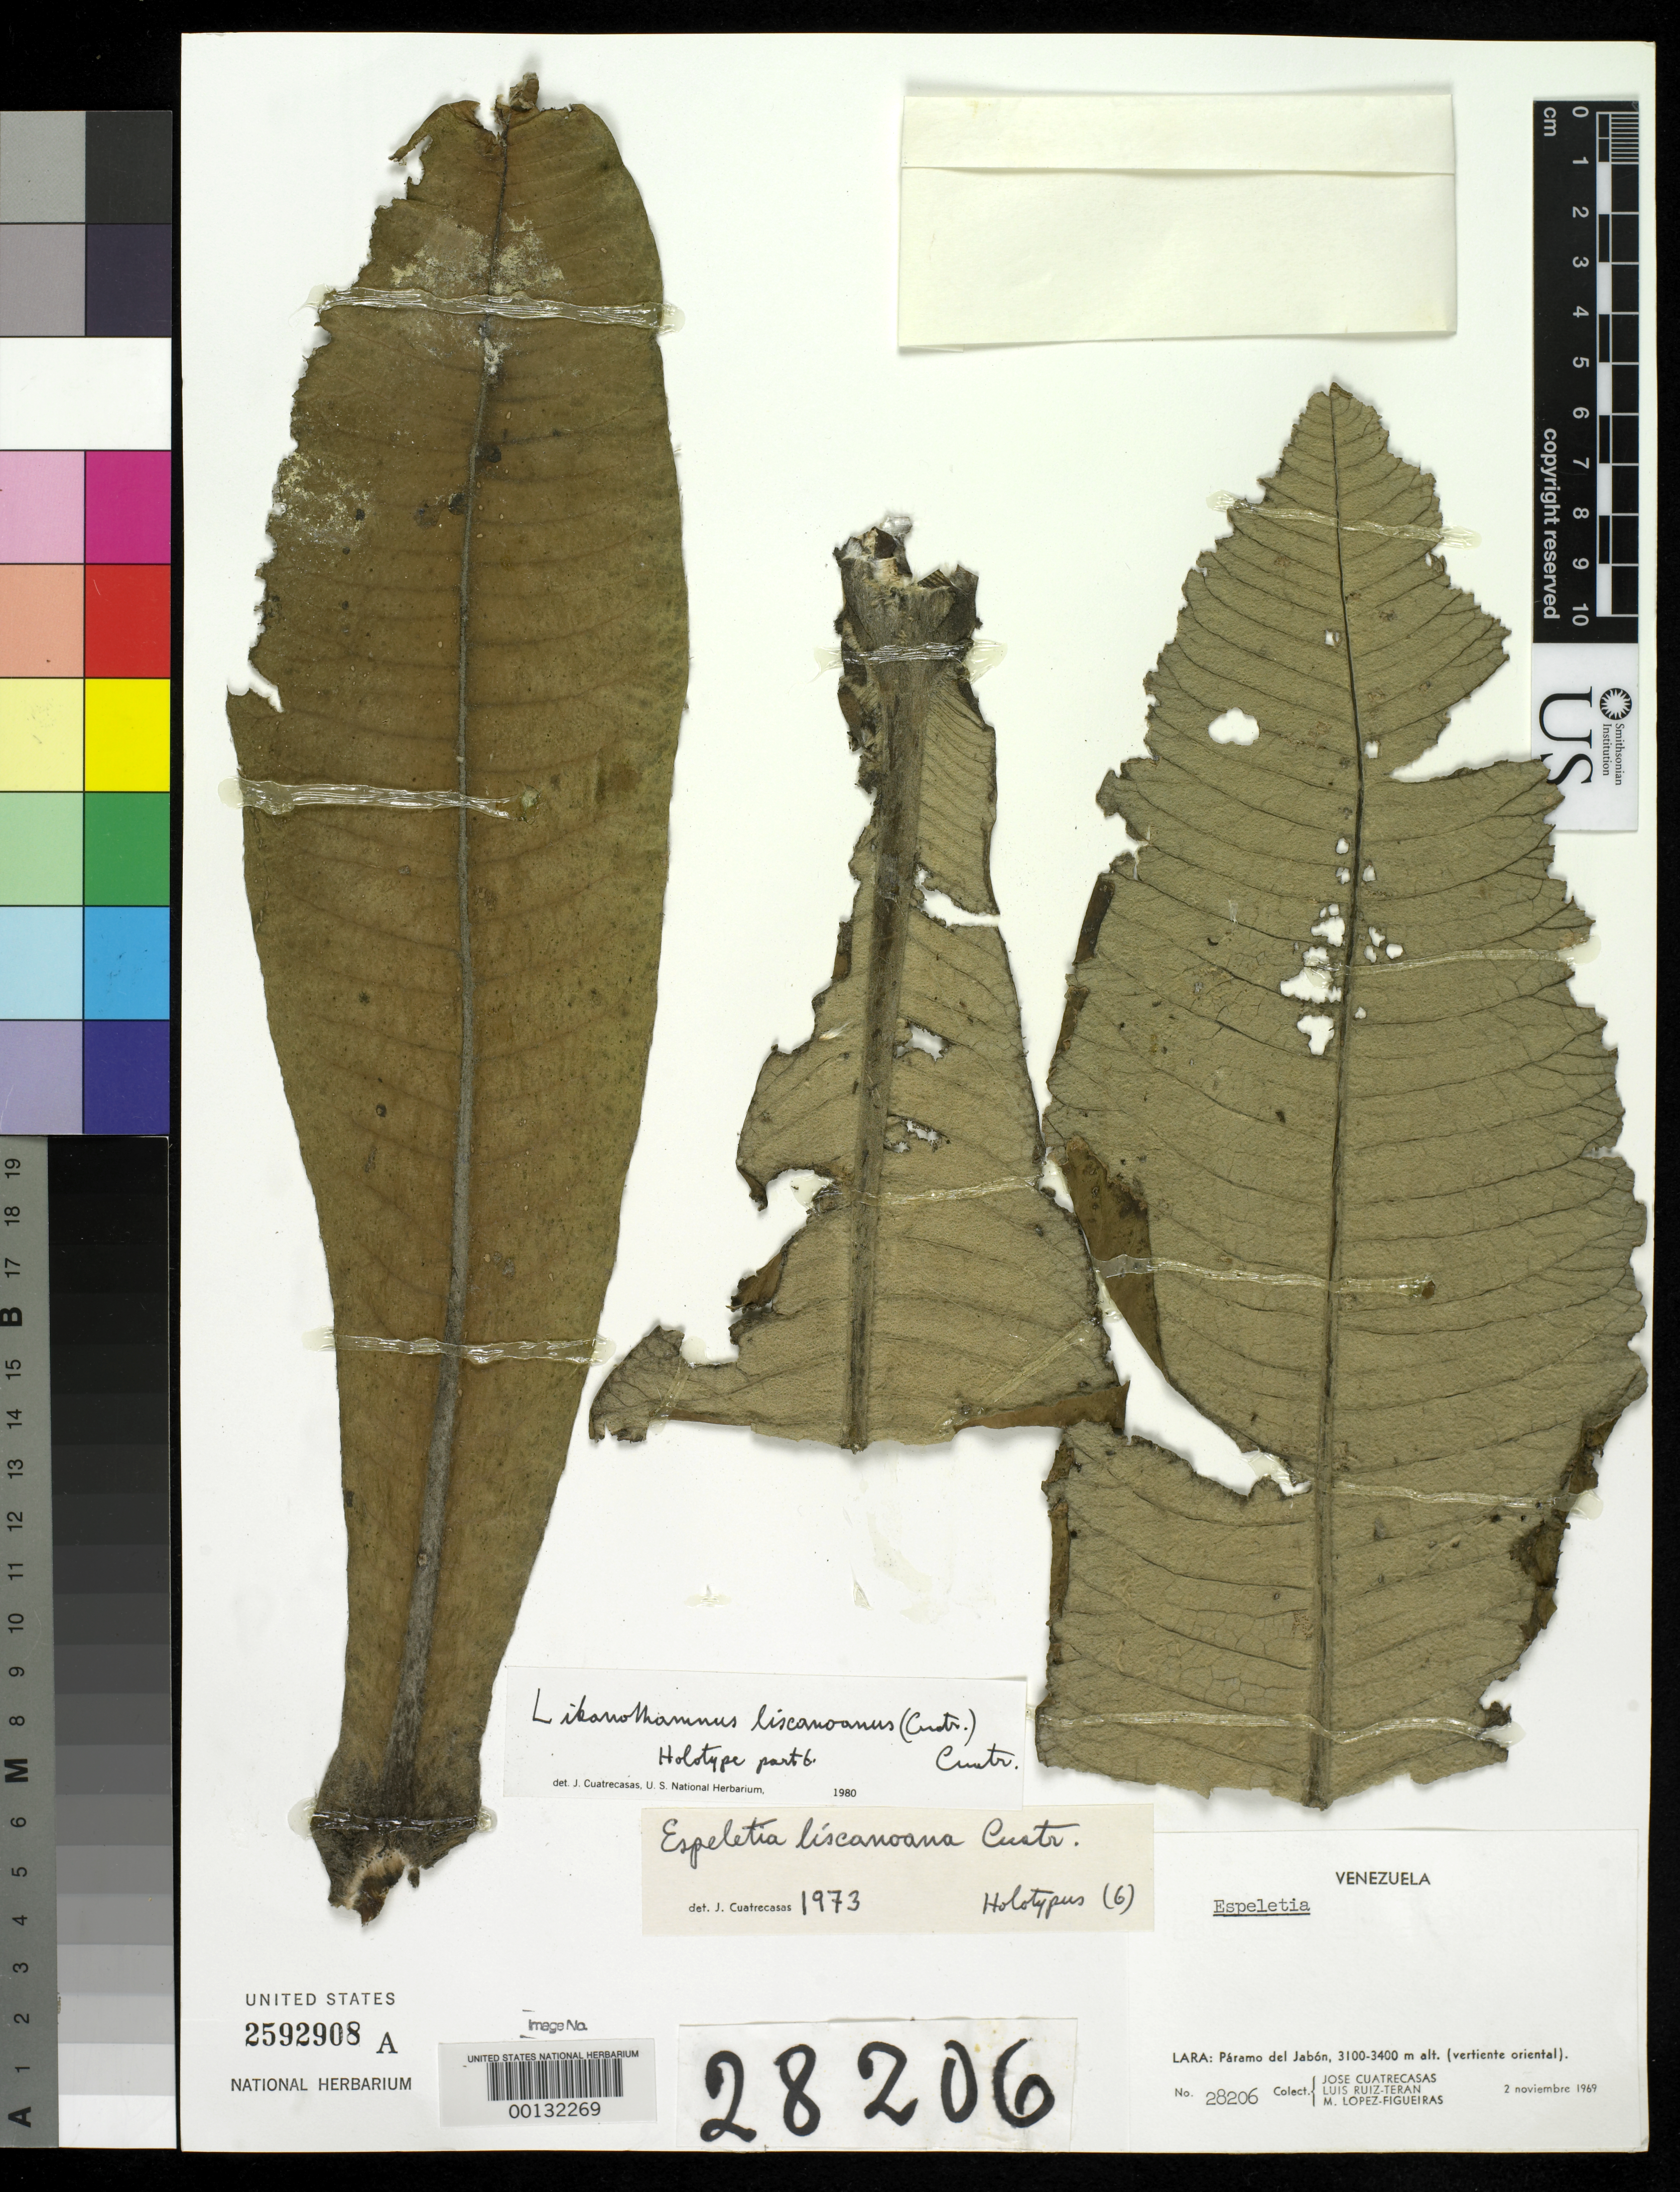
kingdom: Plantae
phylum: Tracheophyta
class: Magnoliopsida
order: Asterales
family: Asteraceae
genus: Espeletia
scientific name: Espeletia liscanoana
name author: Cuatrec.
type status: Holotype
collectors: J. Cuatrecasas, L. E. Ruíz-Terán & M. López Figueiras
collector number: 28206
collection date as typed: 02 Nov 1969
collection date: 1969-11-02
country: Venezuela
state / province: Lara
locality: Páramo del Jabon, vertiente oriental. [Páramo del Jabon, E slope].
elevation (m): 3100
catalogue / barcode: US 2592908A